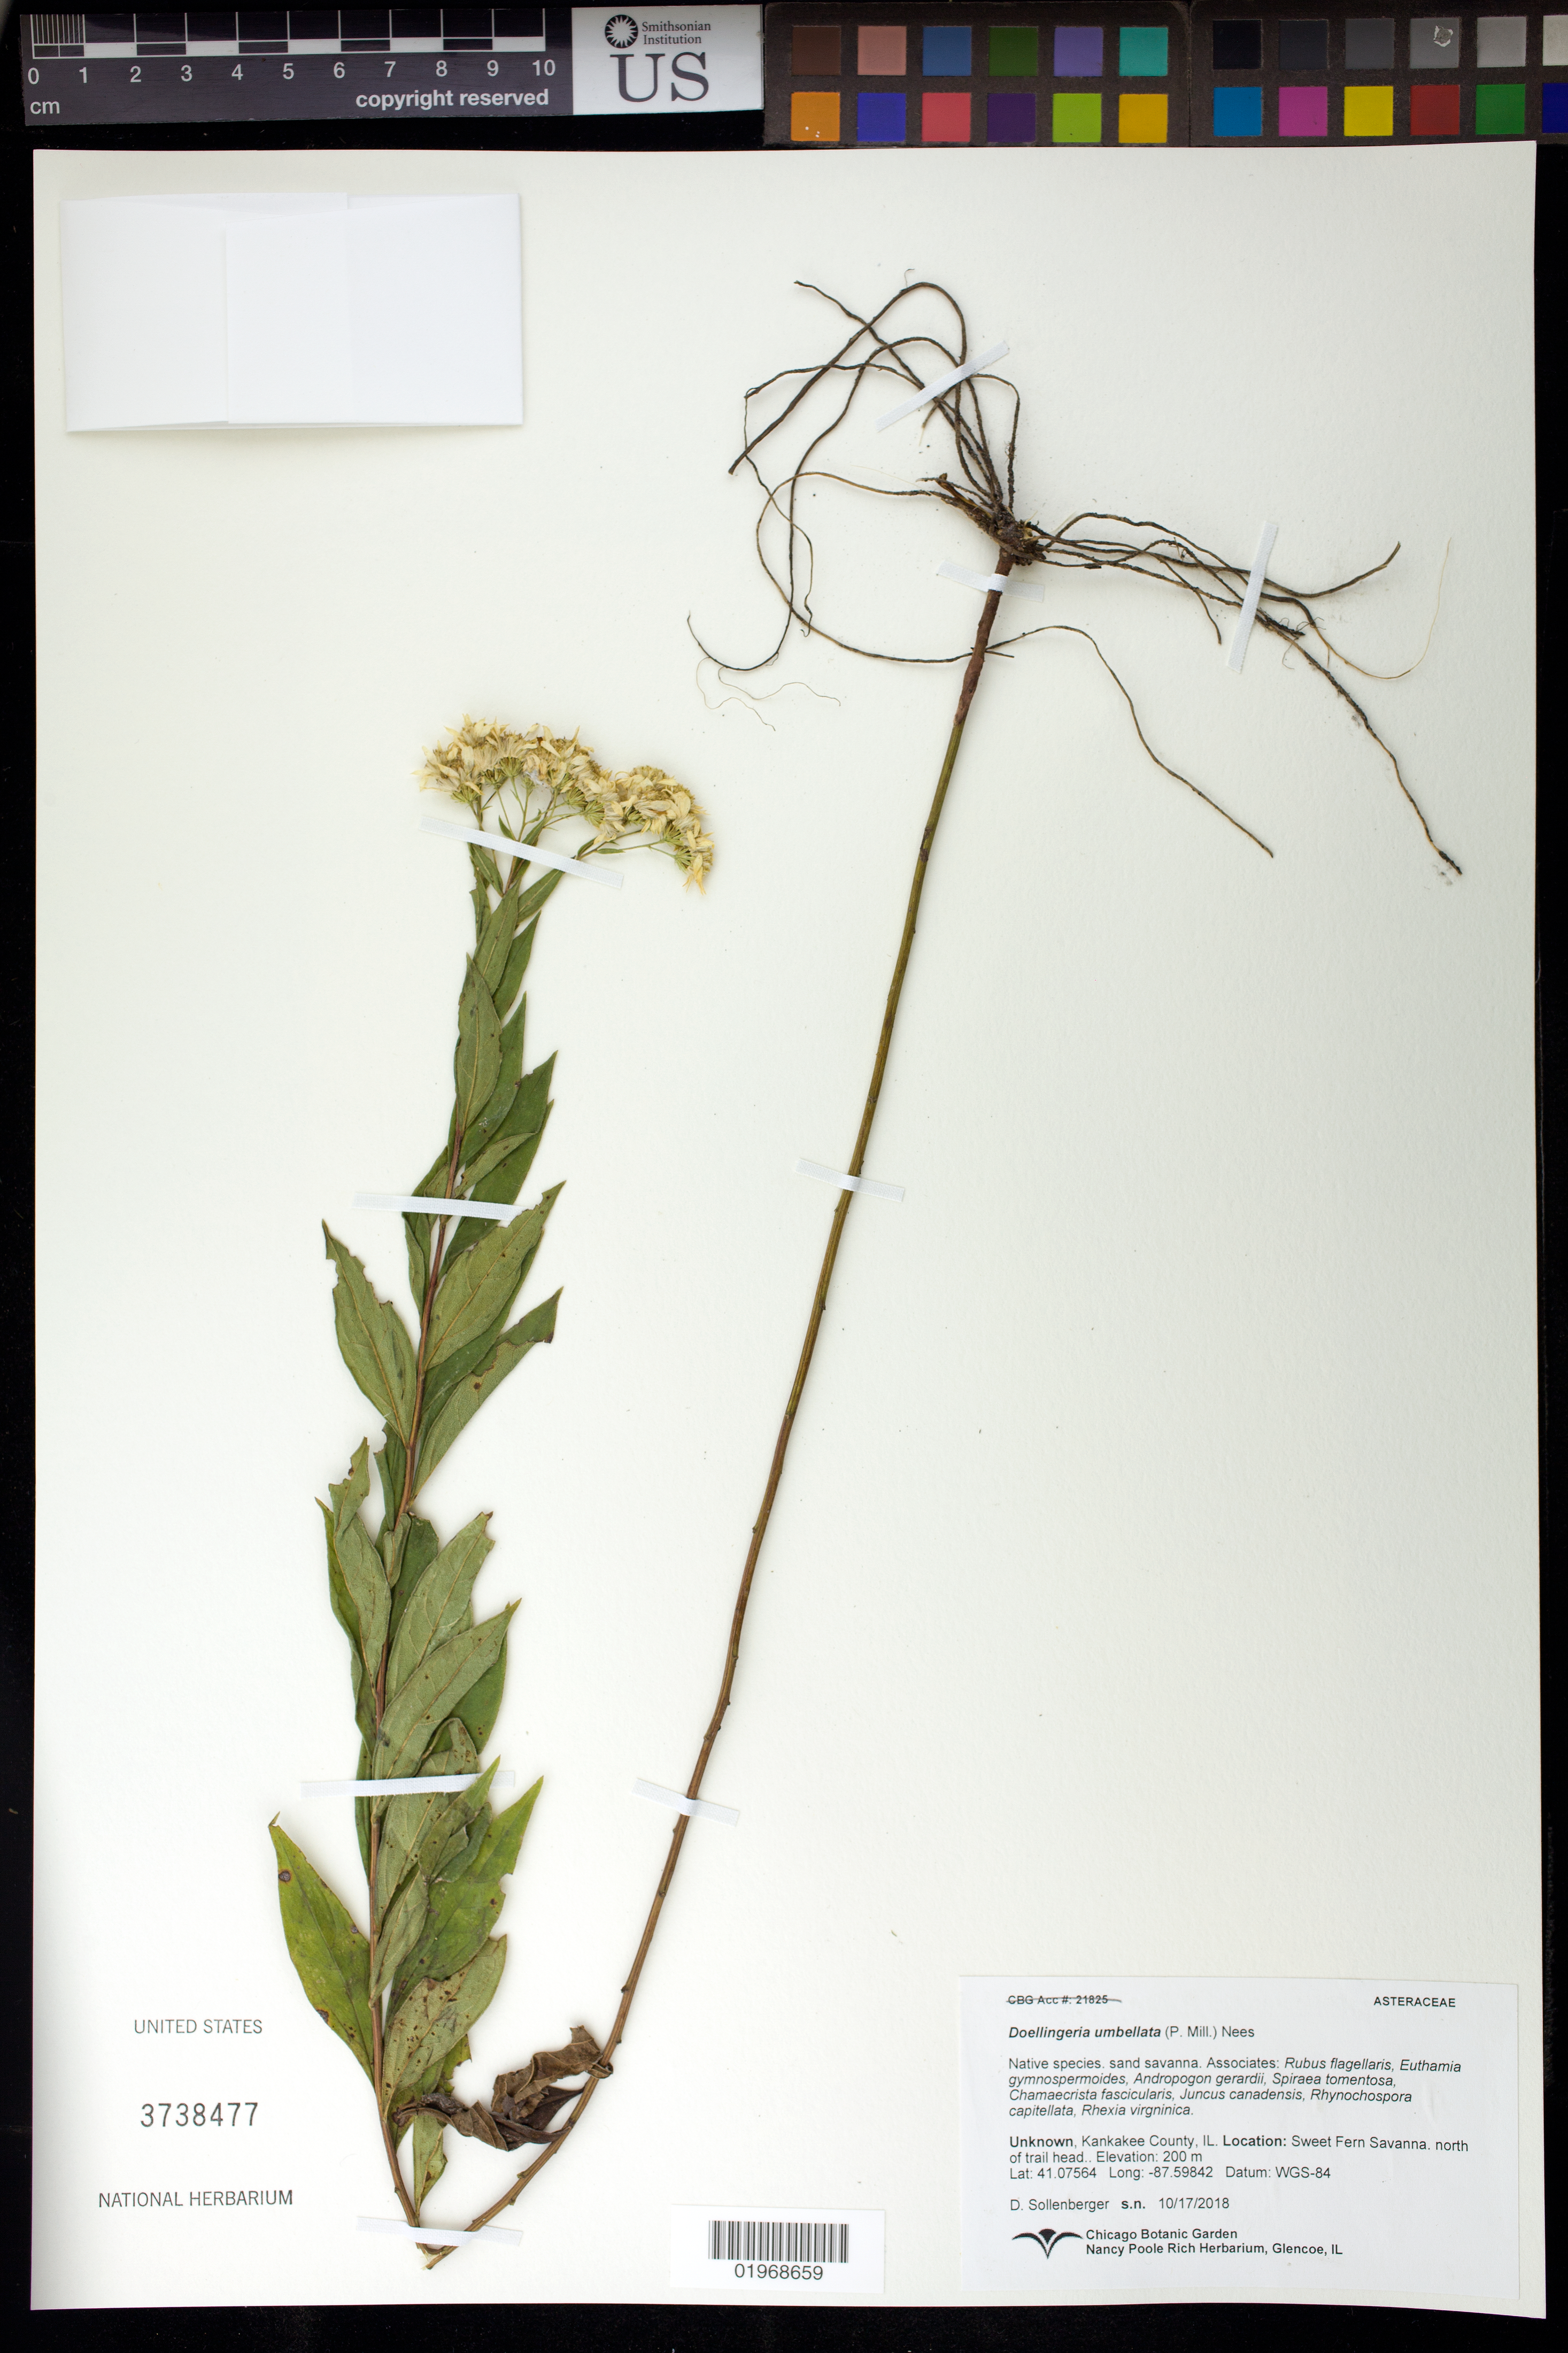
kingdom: Plantae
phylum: Tracheophyta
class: Magnoliopsida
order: Asterales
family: Asteraceae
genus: Doellingeria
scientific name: Doellingeria umbellata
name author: (Mill.) Nees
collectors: D. Sollenberger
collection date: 2018-10-17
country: United States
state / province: Illinois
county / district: Kankakee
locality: Sweet Fern Savanna, north of trail head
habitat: Sand savanna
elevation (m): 200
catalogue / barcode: US 3738477